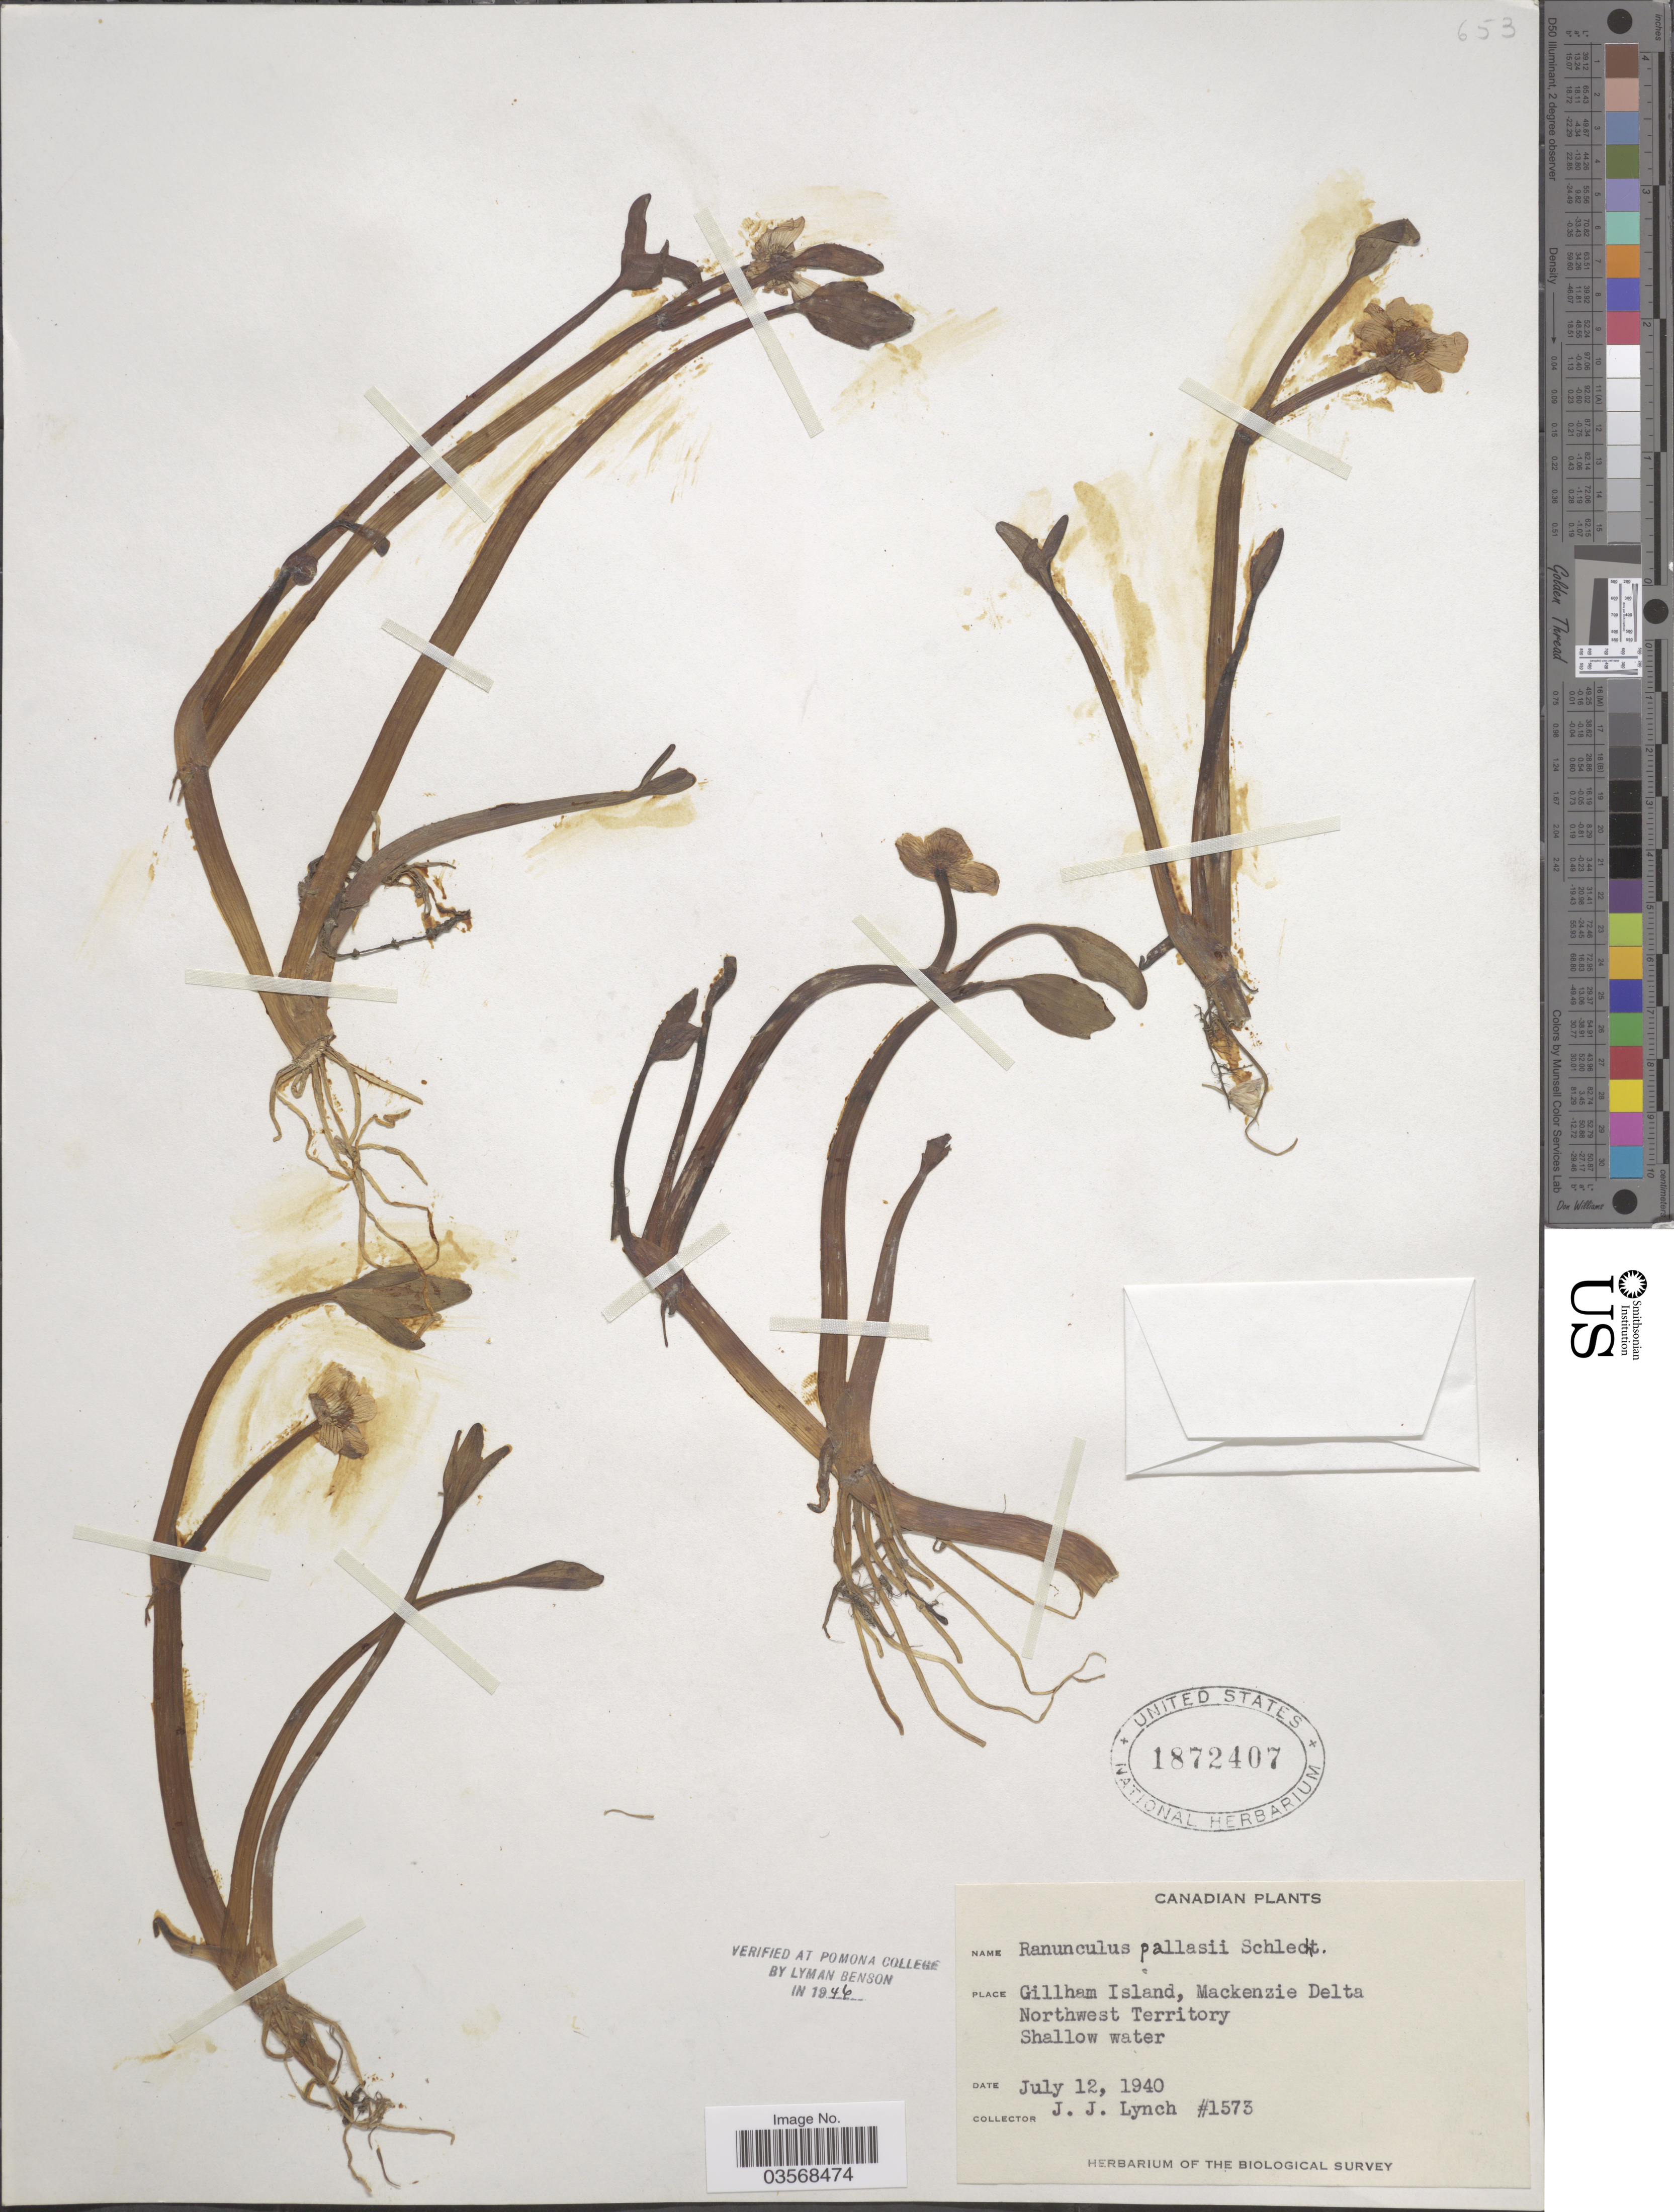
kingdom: Plantae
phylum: Tracheophyta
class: Magnoliopsida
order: Ranunculales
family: Ranunculaceae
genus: Ranunculus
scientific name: Ranunculus pallasii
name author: Schltdl.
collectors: J. Lynch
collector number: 1573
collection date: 1940-07-12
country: Canada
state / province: Northwest Territories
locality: Gillham Island, Mackenzie Delta. Northwest Territory.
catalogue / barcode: US 1872407